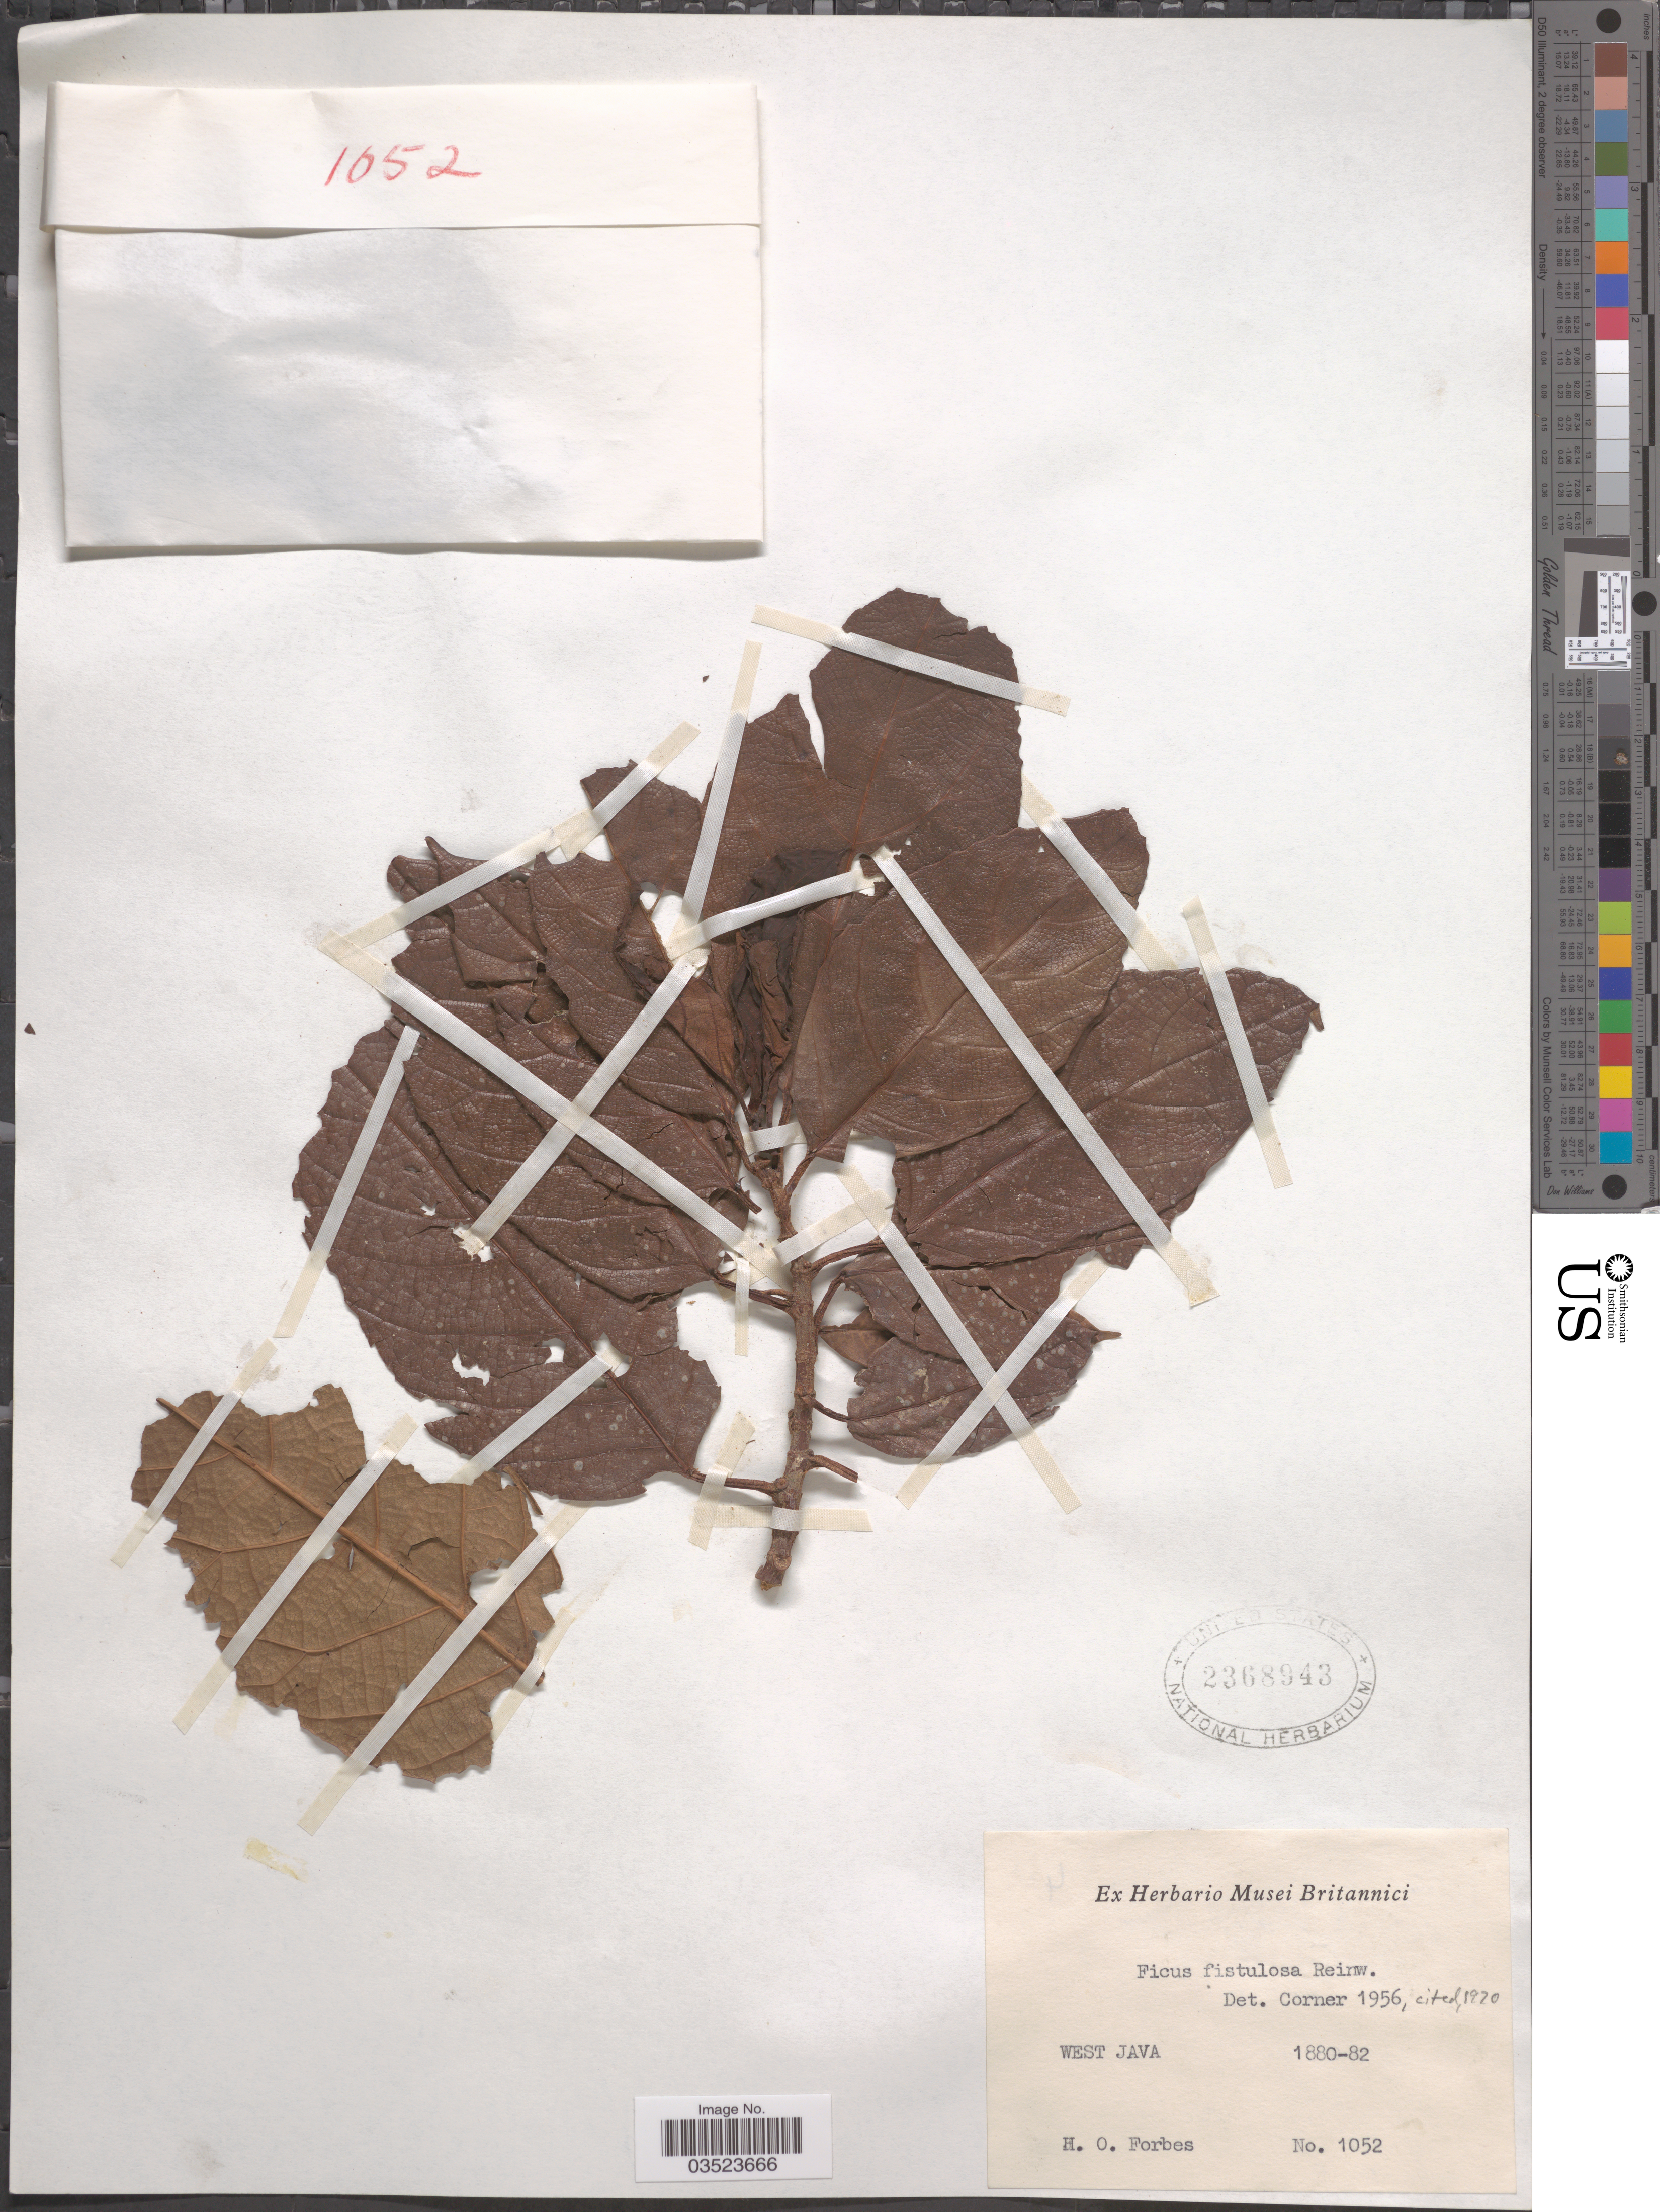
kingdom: Plantae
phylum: Tracheophyta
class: Magnoliopsida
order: Rosales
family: Moraceae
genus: Ficus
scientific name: Ficus fistulosa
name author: Reinw. ex Blume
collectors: H. O. Forbes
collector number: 1052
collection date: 1880/1882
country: Indonesia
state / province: Java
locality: West Java.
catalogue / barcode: US 2368943